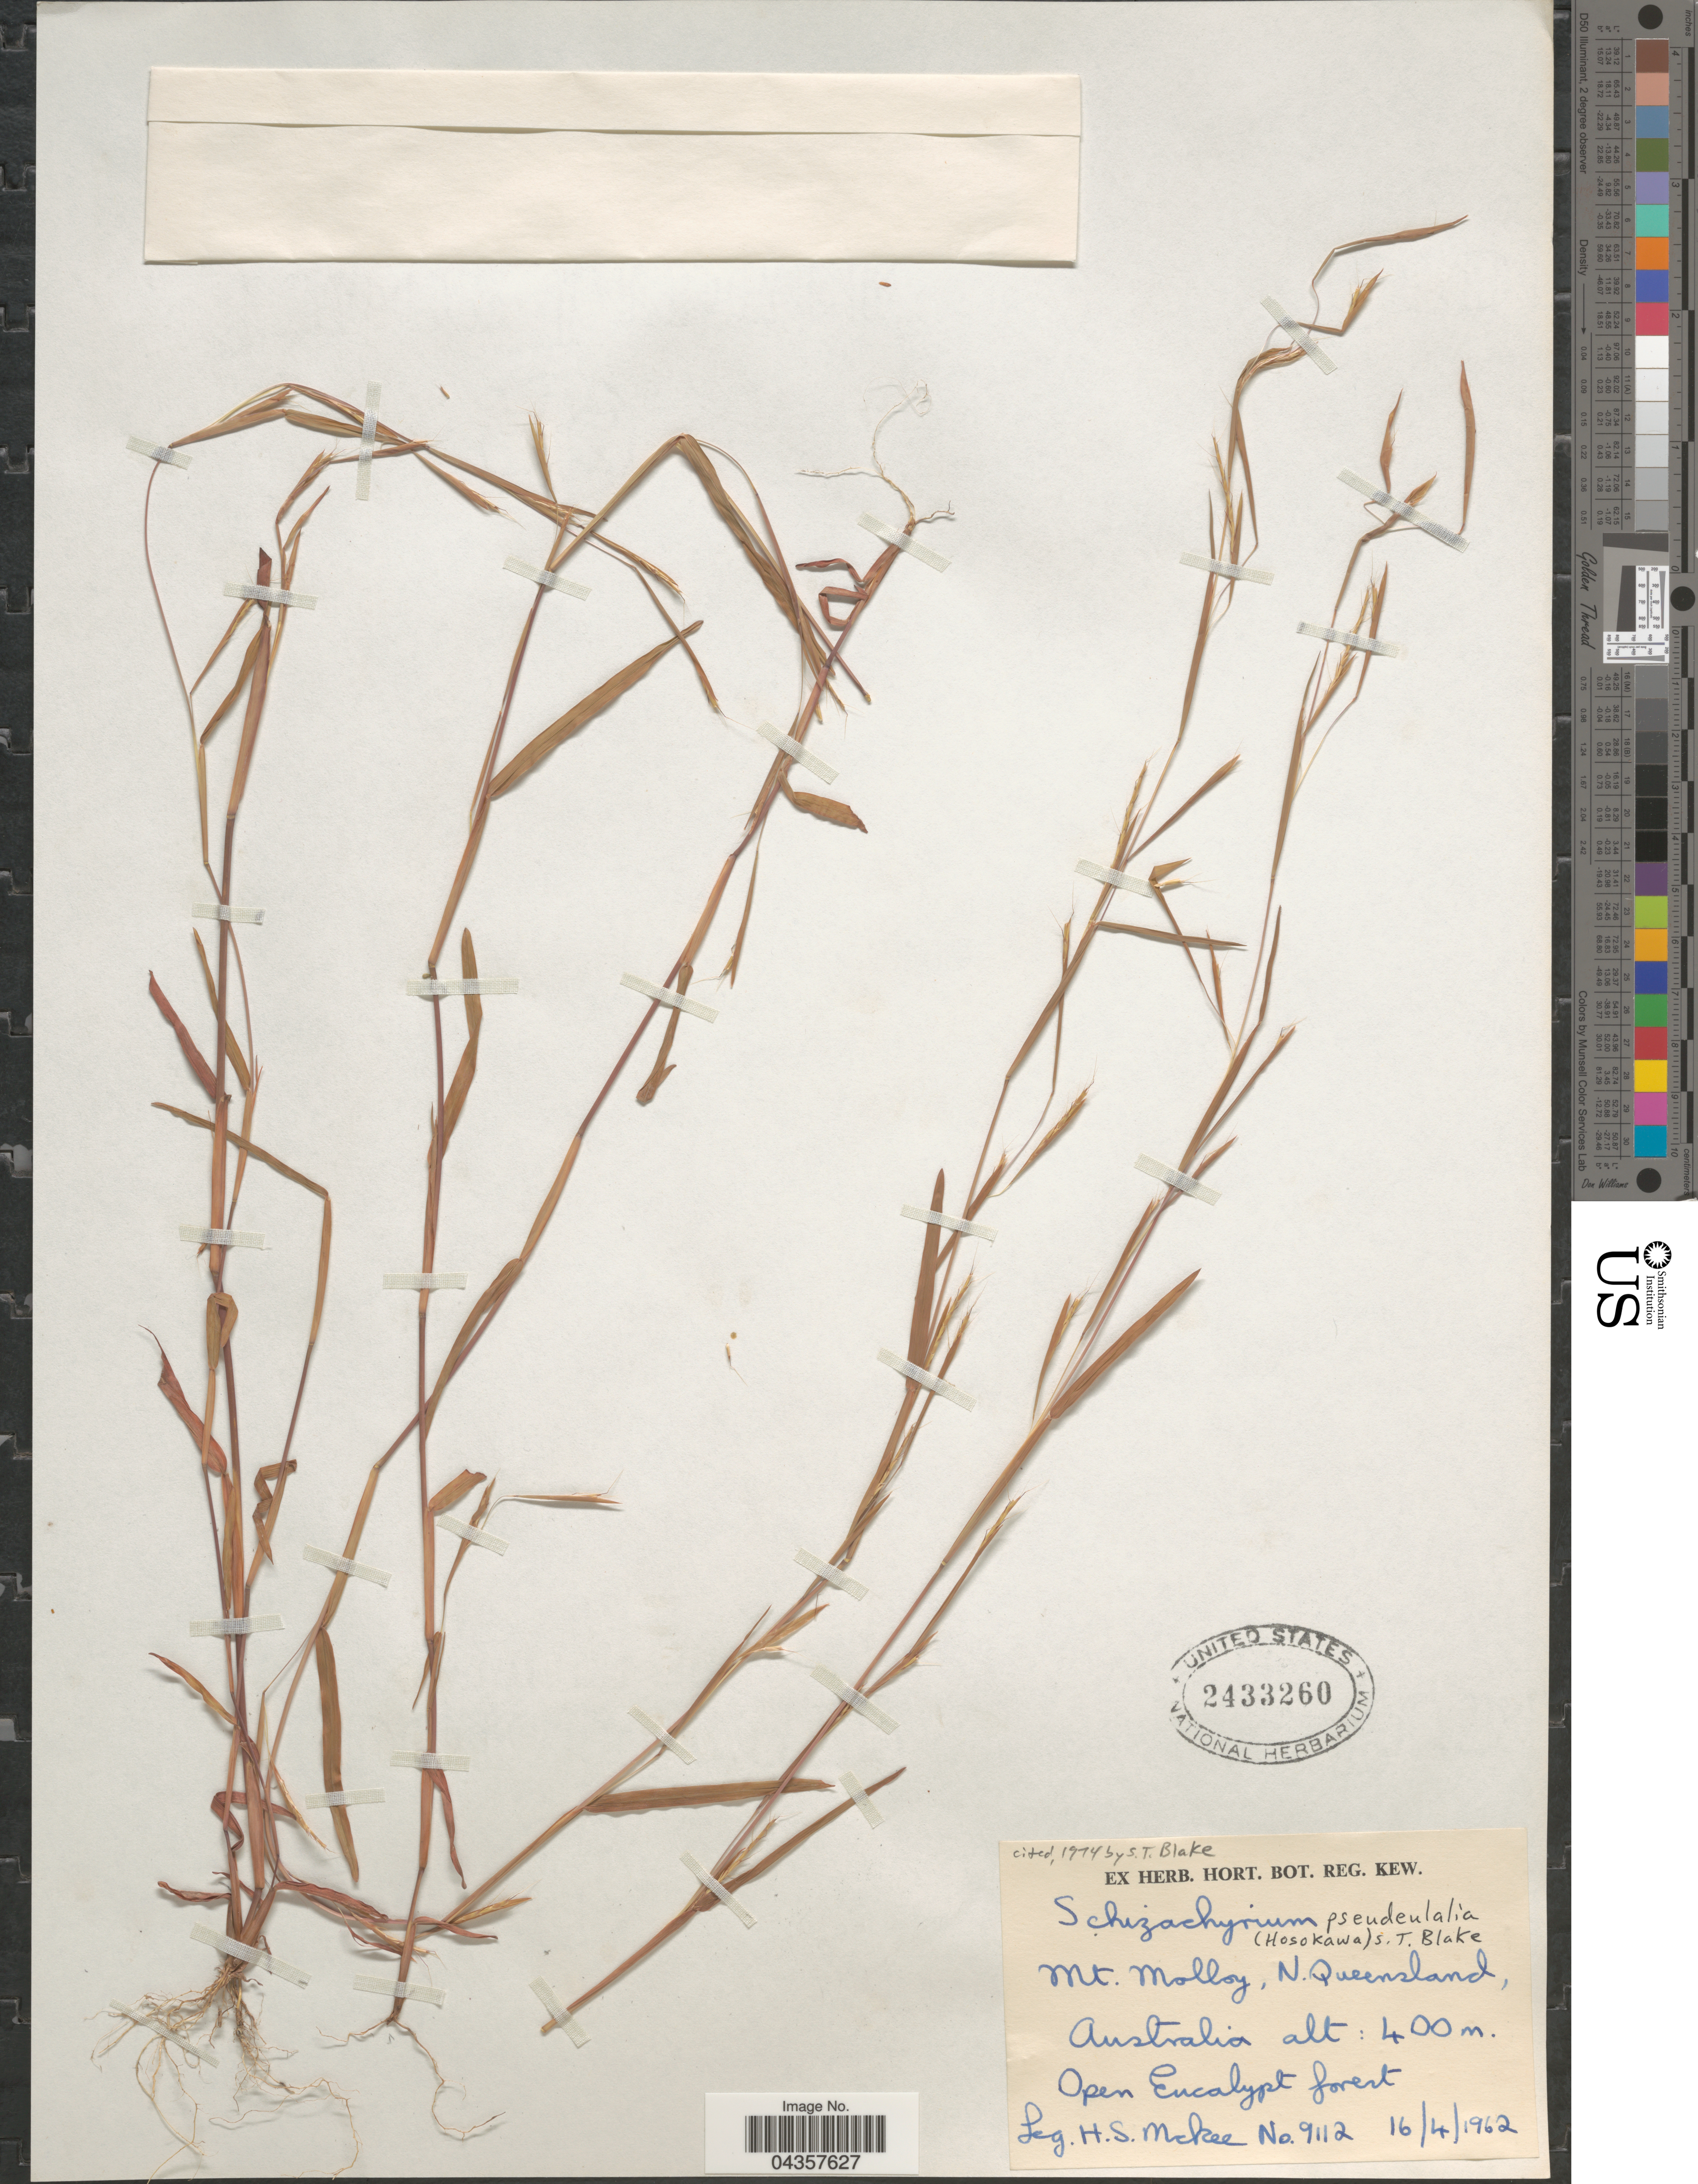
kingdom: Plantae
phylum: Tracheophyta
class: Liliopsida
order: Poales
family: Poaceae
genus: Schizachyrium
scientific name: Schizachyrium pseudeulalia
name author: (Hosok.) S.T. Blake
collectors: H. S. McKee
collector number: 9112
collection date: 1962-04-16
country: Australia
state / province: Queensland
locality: Mt. Molloy, N. Queensland.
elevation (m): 400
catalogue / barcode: US 2433260